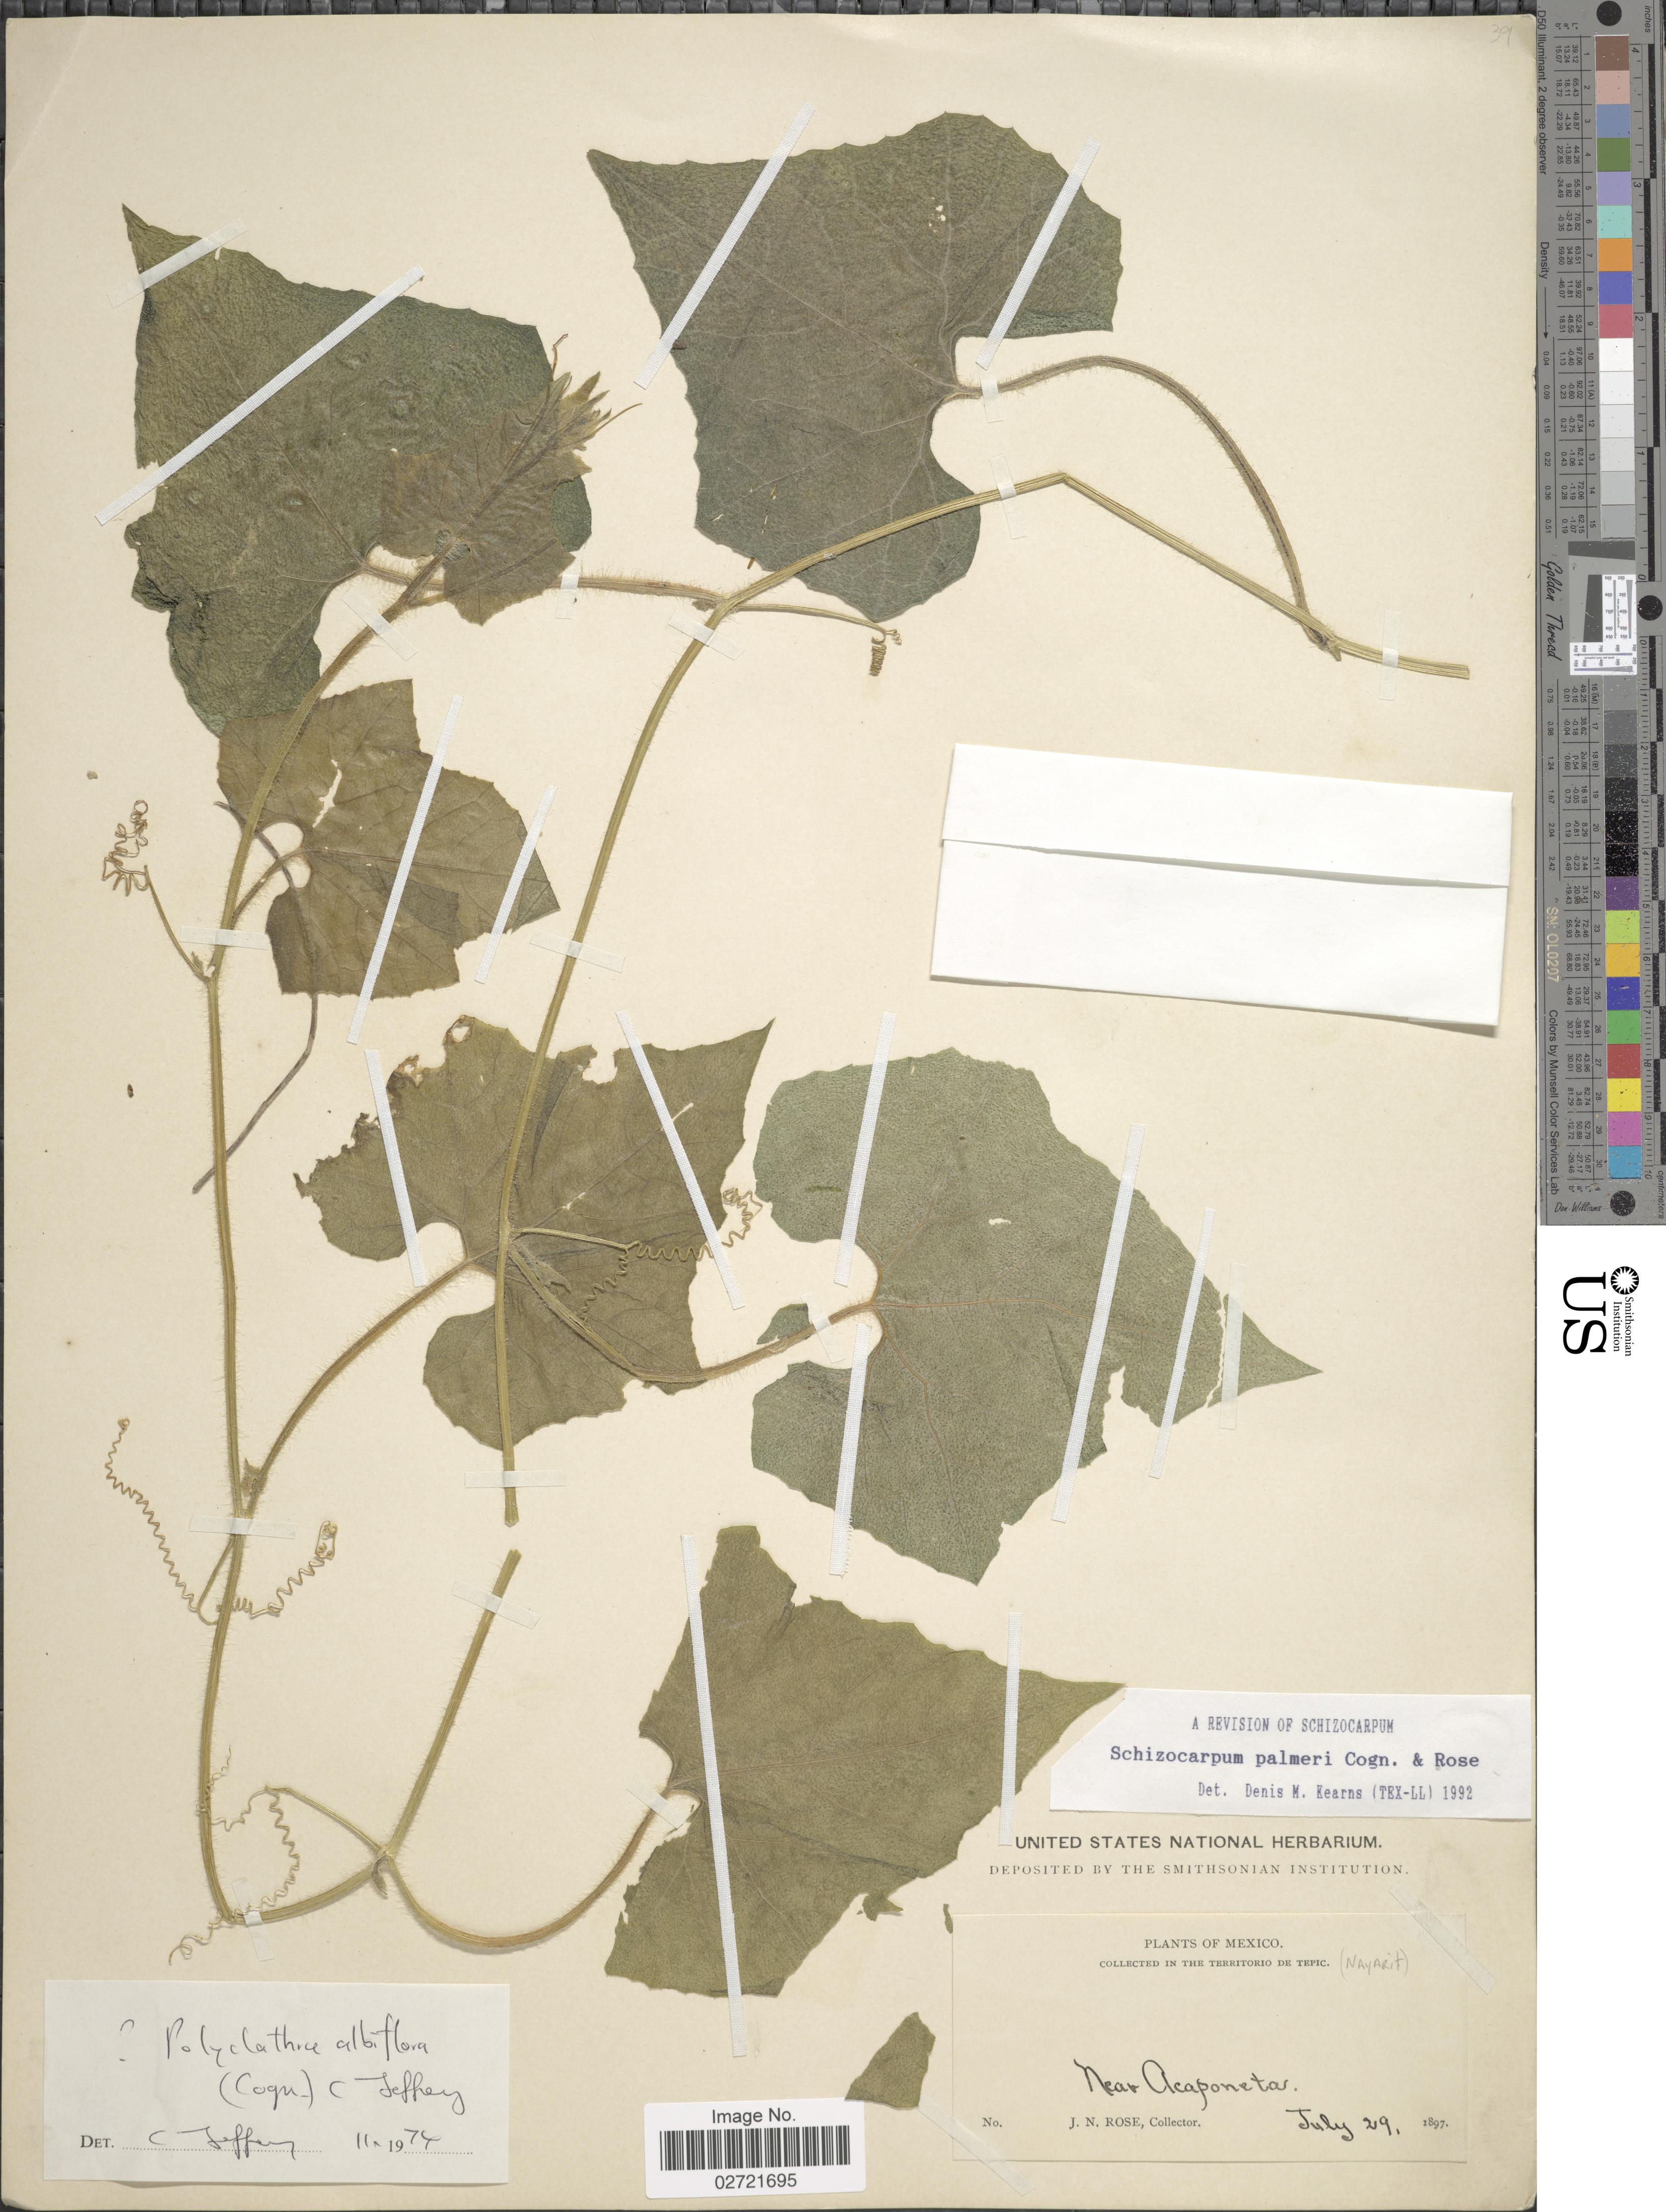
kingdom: Plantae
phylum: Tracheophyta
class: Magnoliopsida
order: Cucurbitales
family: Cucurbitaceae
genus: Schizocarpum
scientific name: Schizocarpum palmeri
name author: Cogn. & Rose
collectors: J. N. Rose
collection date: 1897-07-29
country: Mexico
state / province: Nayarit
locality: In The Territorio de Tepic, Near Acaponeta